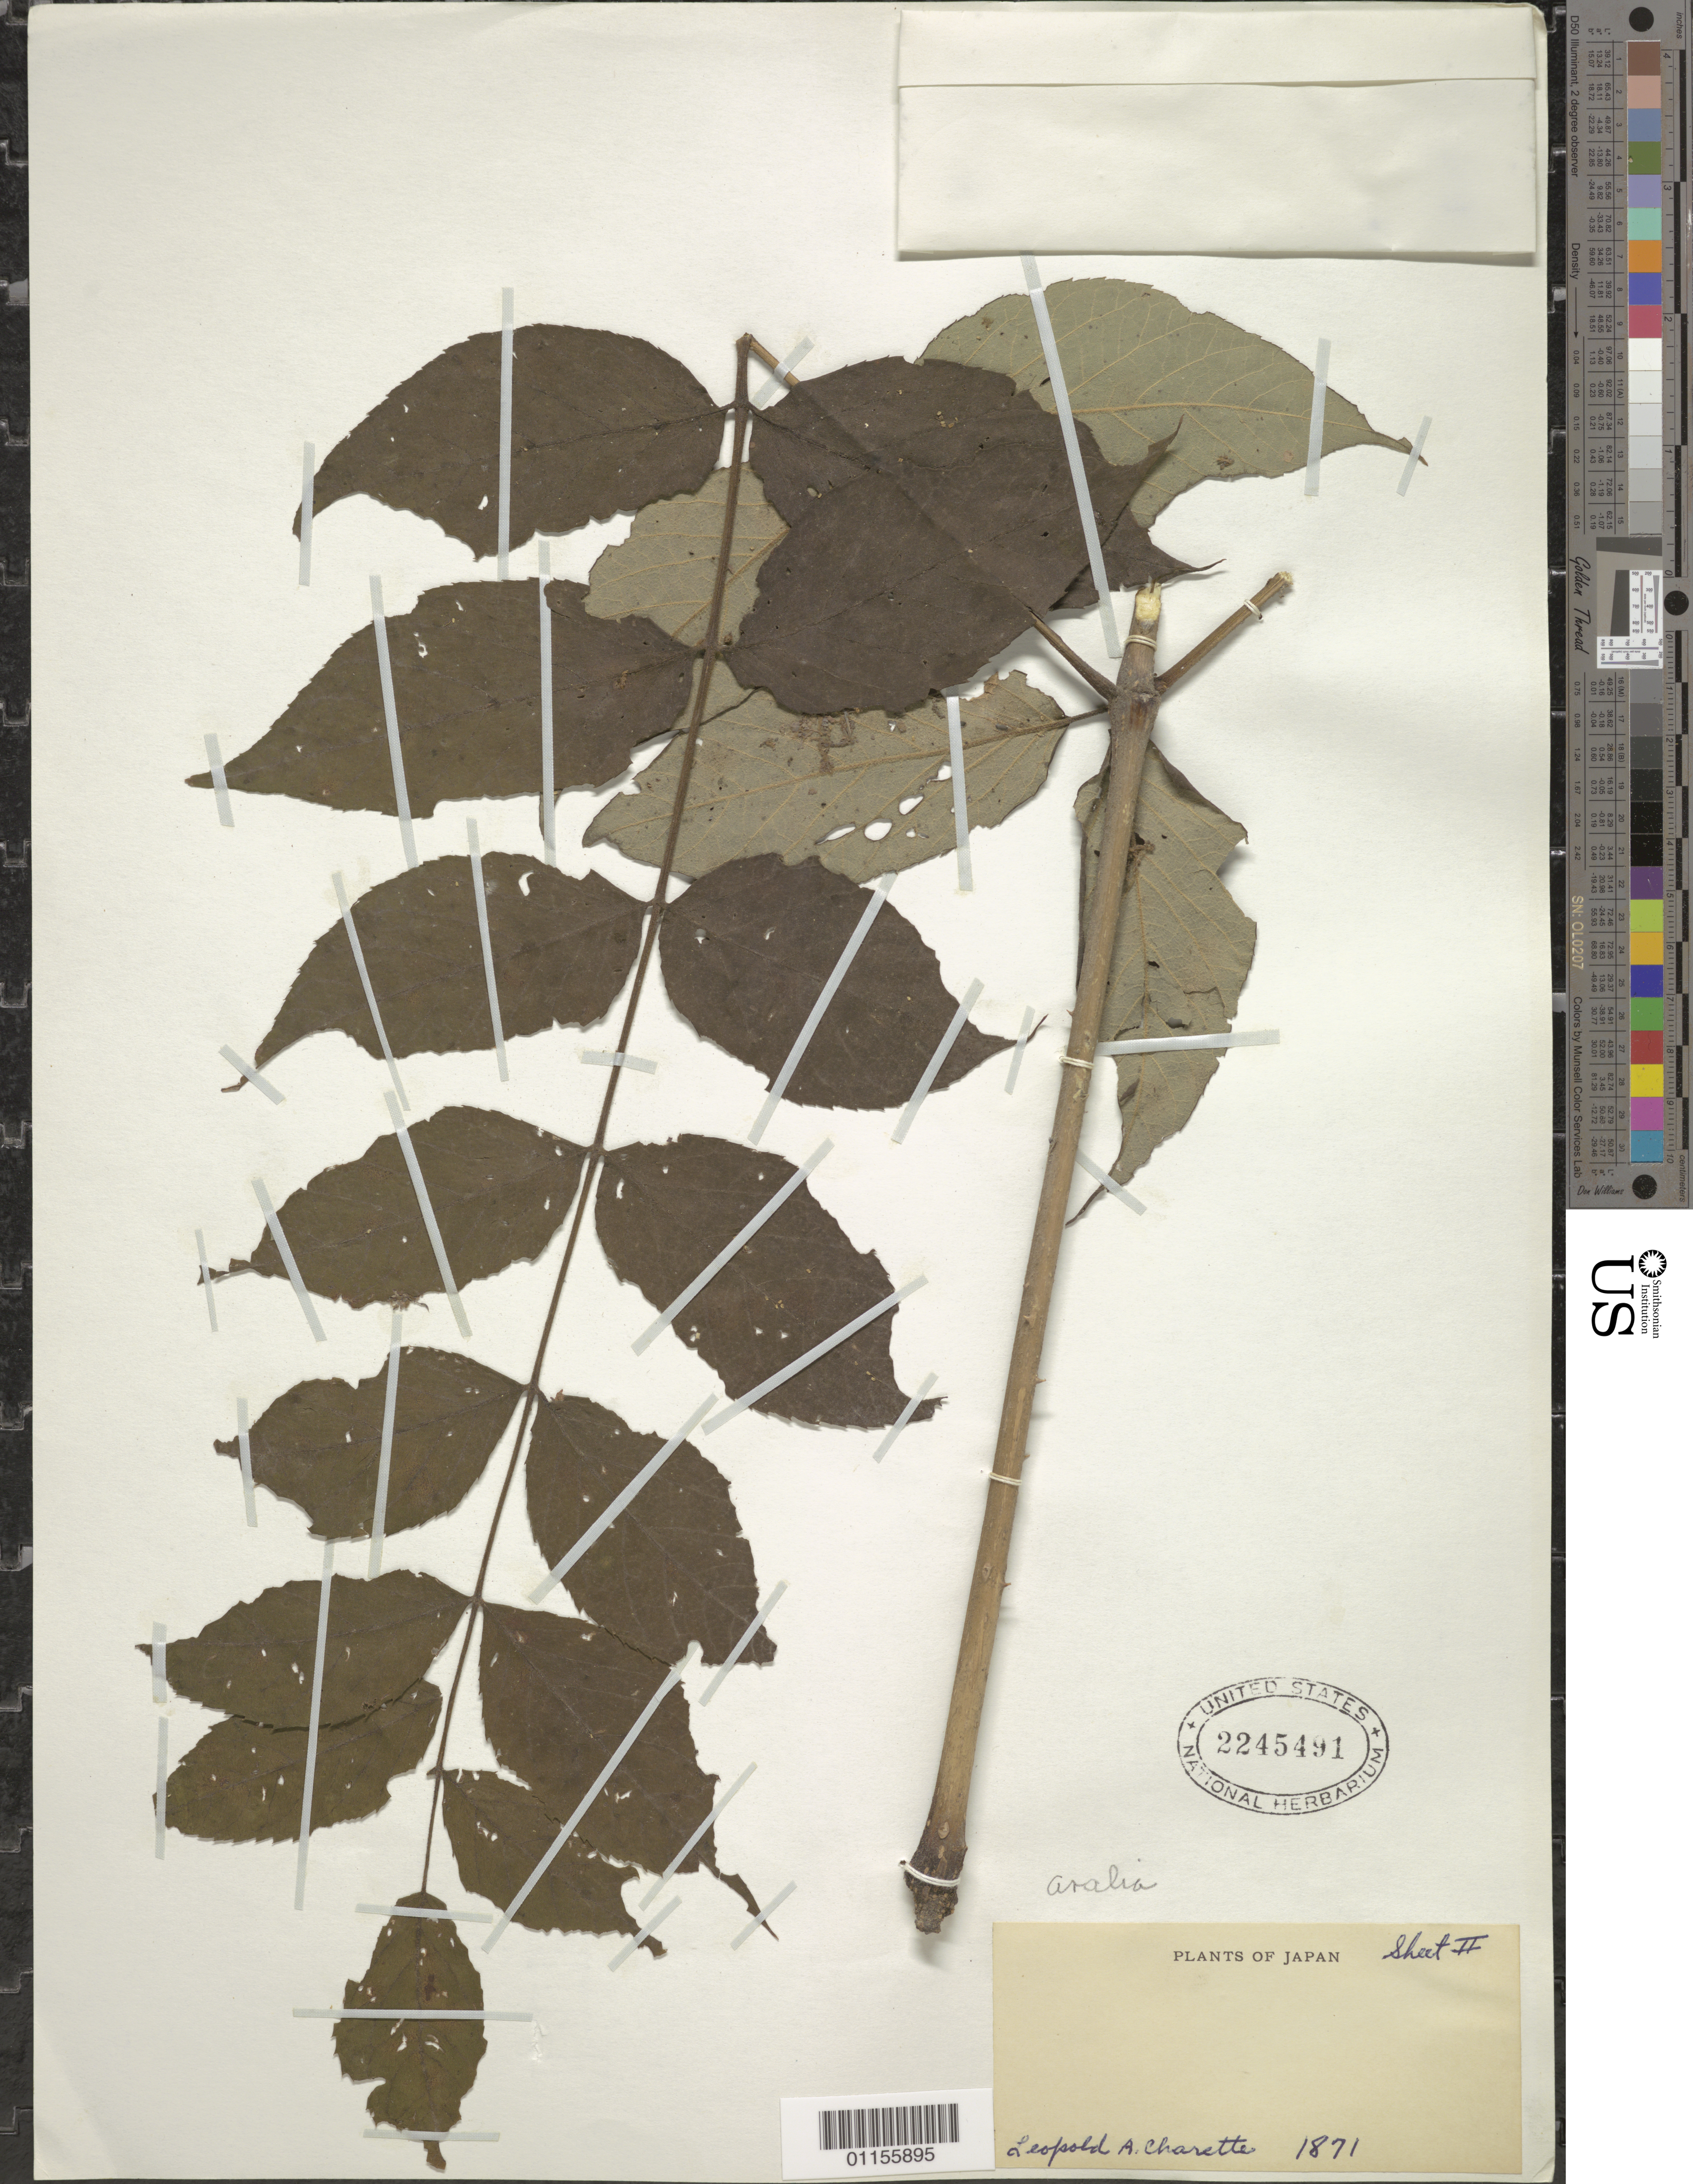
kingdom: Plantae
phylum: Tracheophyta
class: Magnoliopsida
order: Apiales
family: Araliaceae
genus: Aralia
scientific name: Aralia elata var. subinermis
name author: Ohwi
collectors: L. A. Charette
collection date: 1871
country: Japan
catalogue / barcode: US 2245491